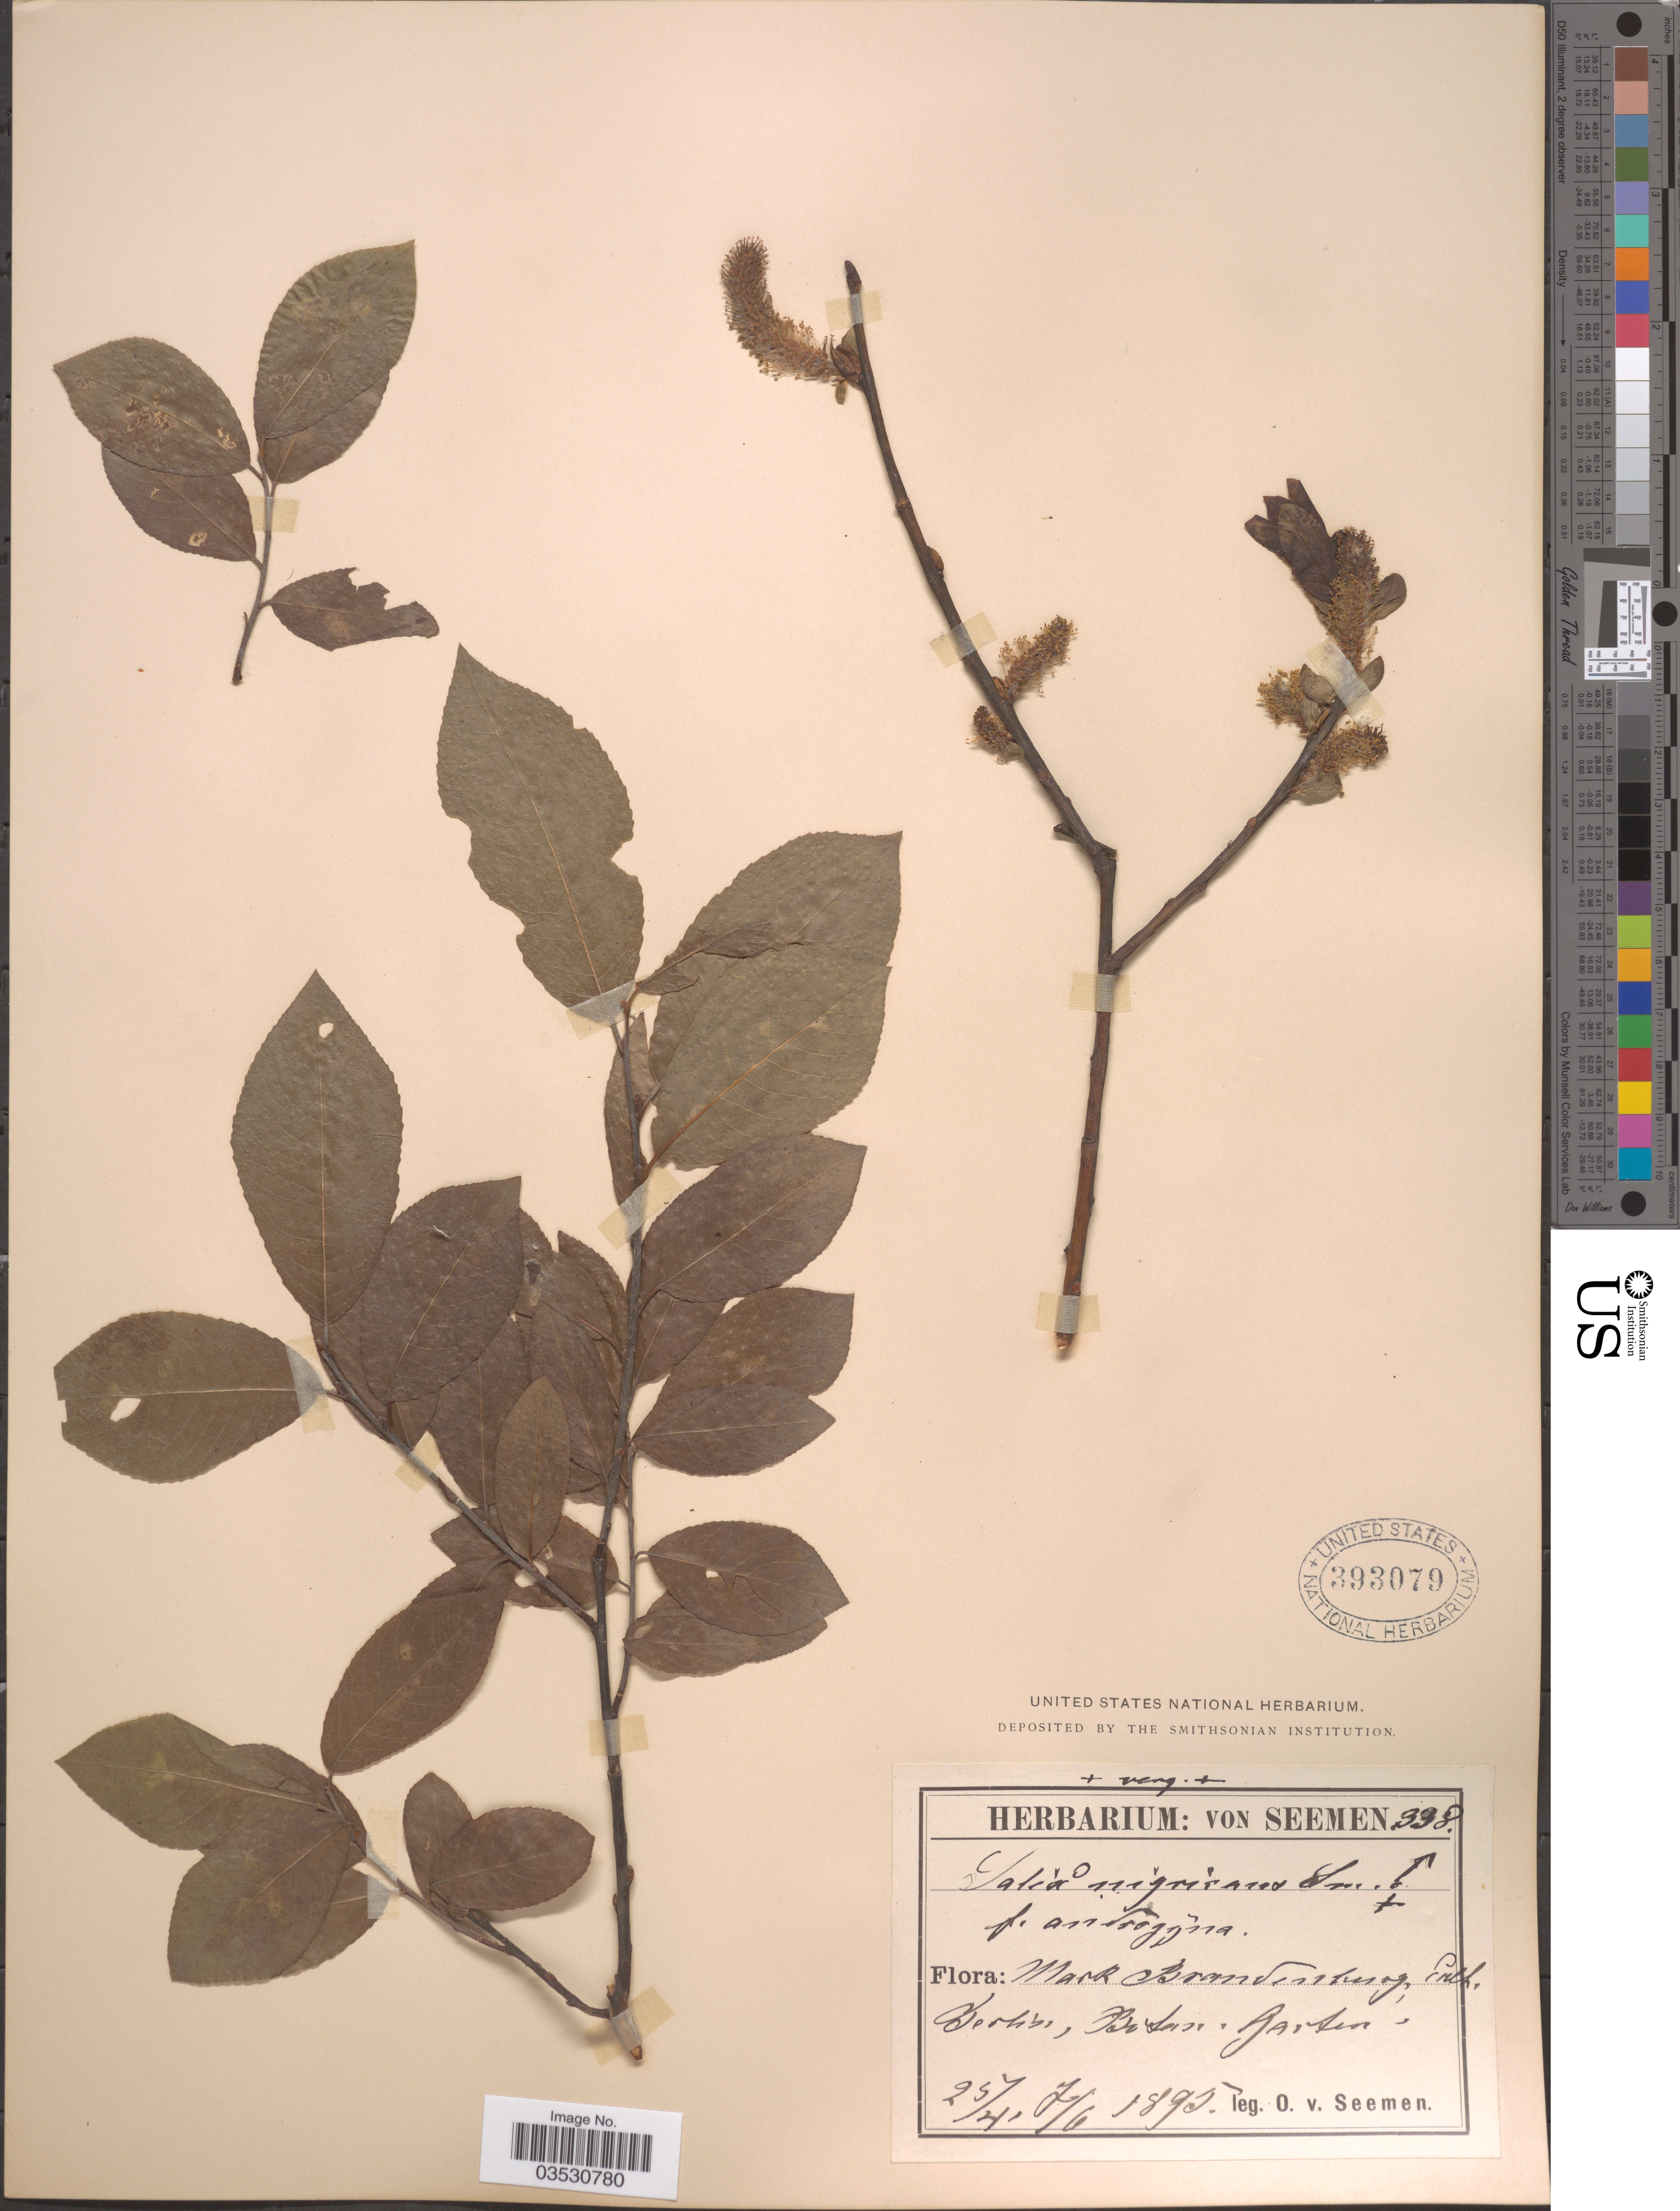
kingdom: Plantae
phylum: Tracheophyta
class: Magnoliopsida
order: Malpighiales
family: Salicaceae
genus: Salix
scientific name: Salix nigricans var. androgyna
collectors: K. O. von Seemen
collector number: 338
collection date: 1895-04-25/1895-06-07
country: Germany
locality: Mark Brandenburg, Enll. [interpreted] Berlin, Botan. Garten.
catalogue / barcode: US 393079